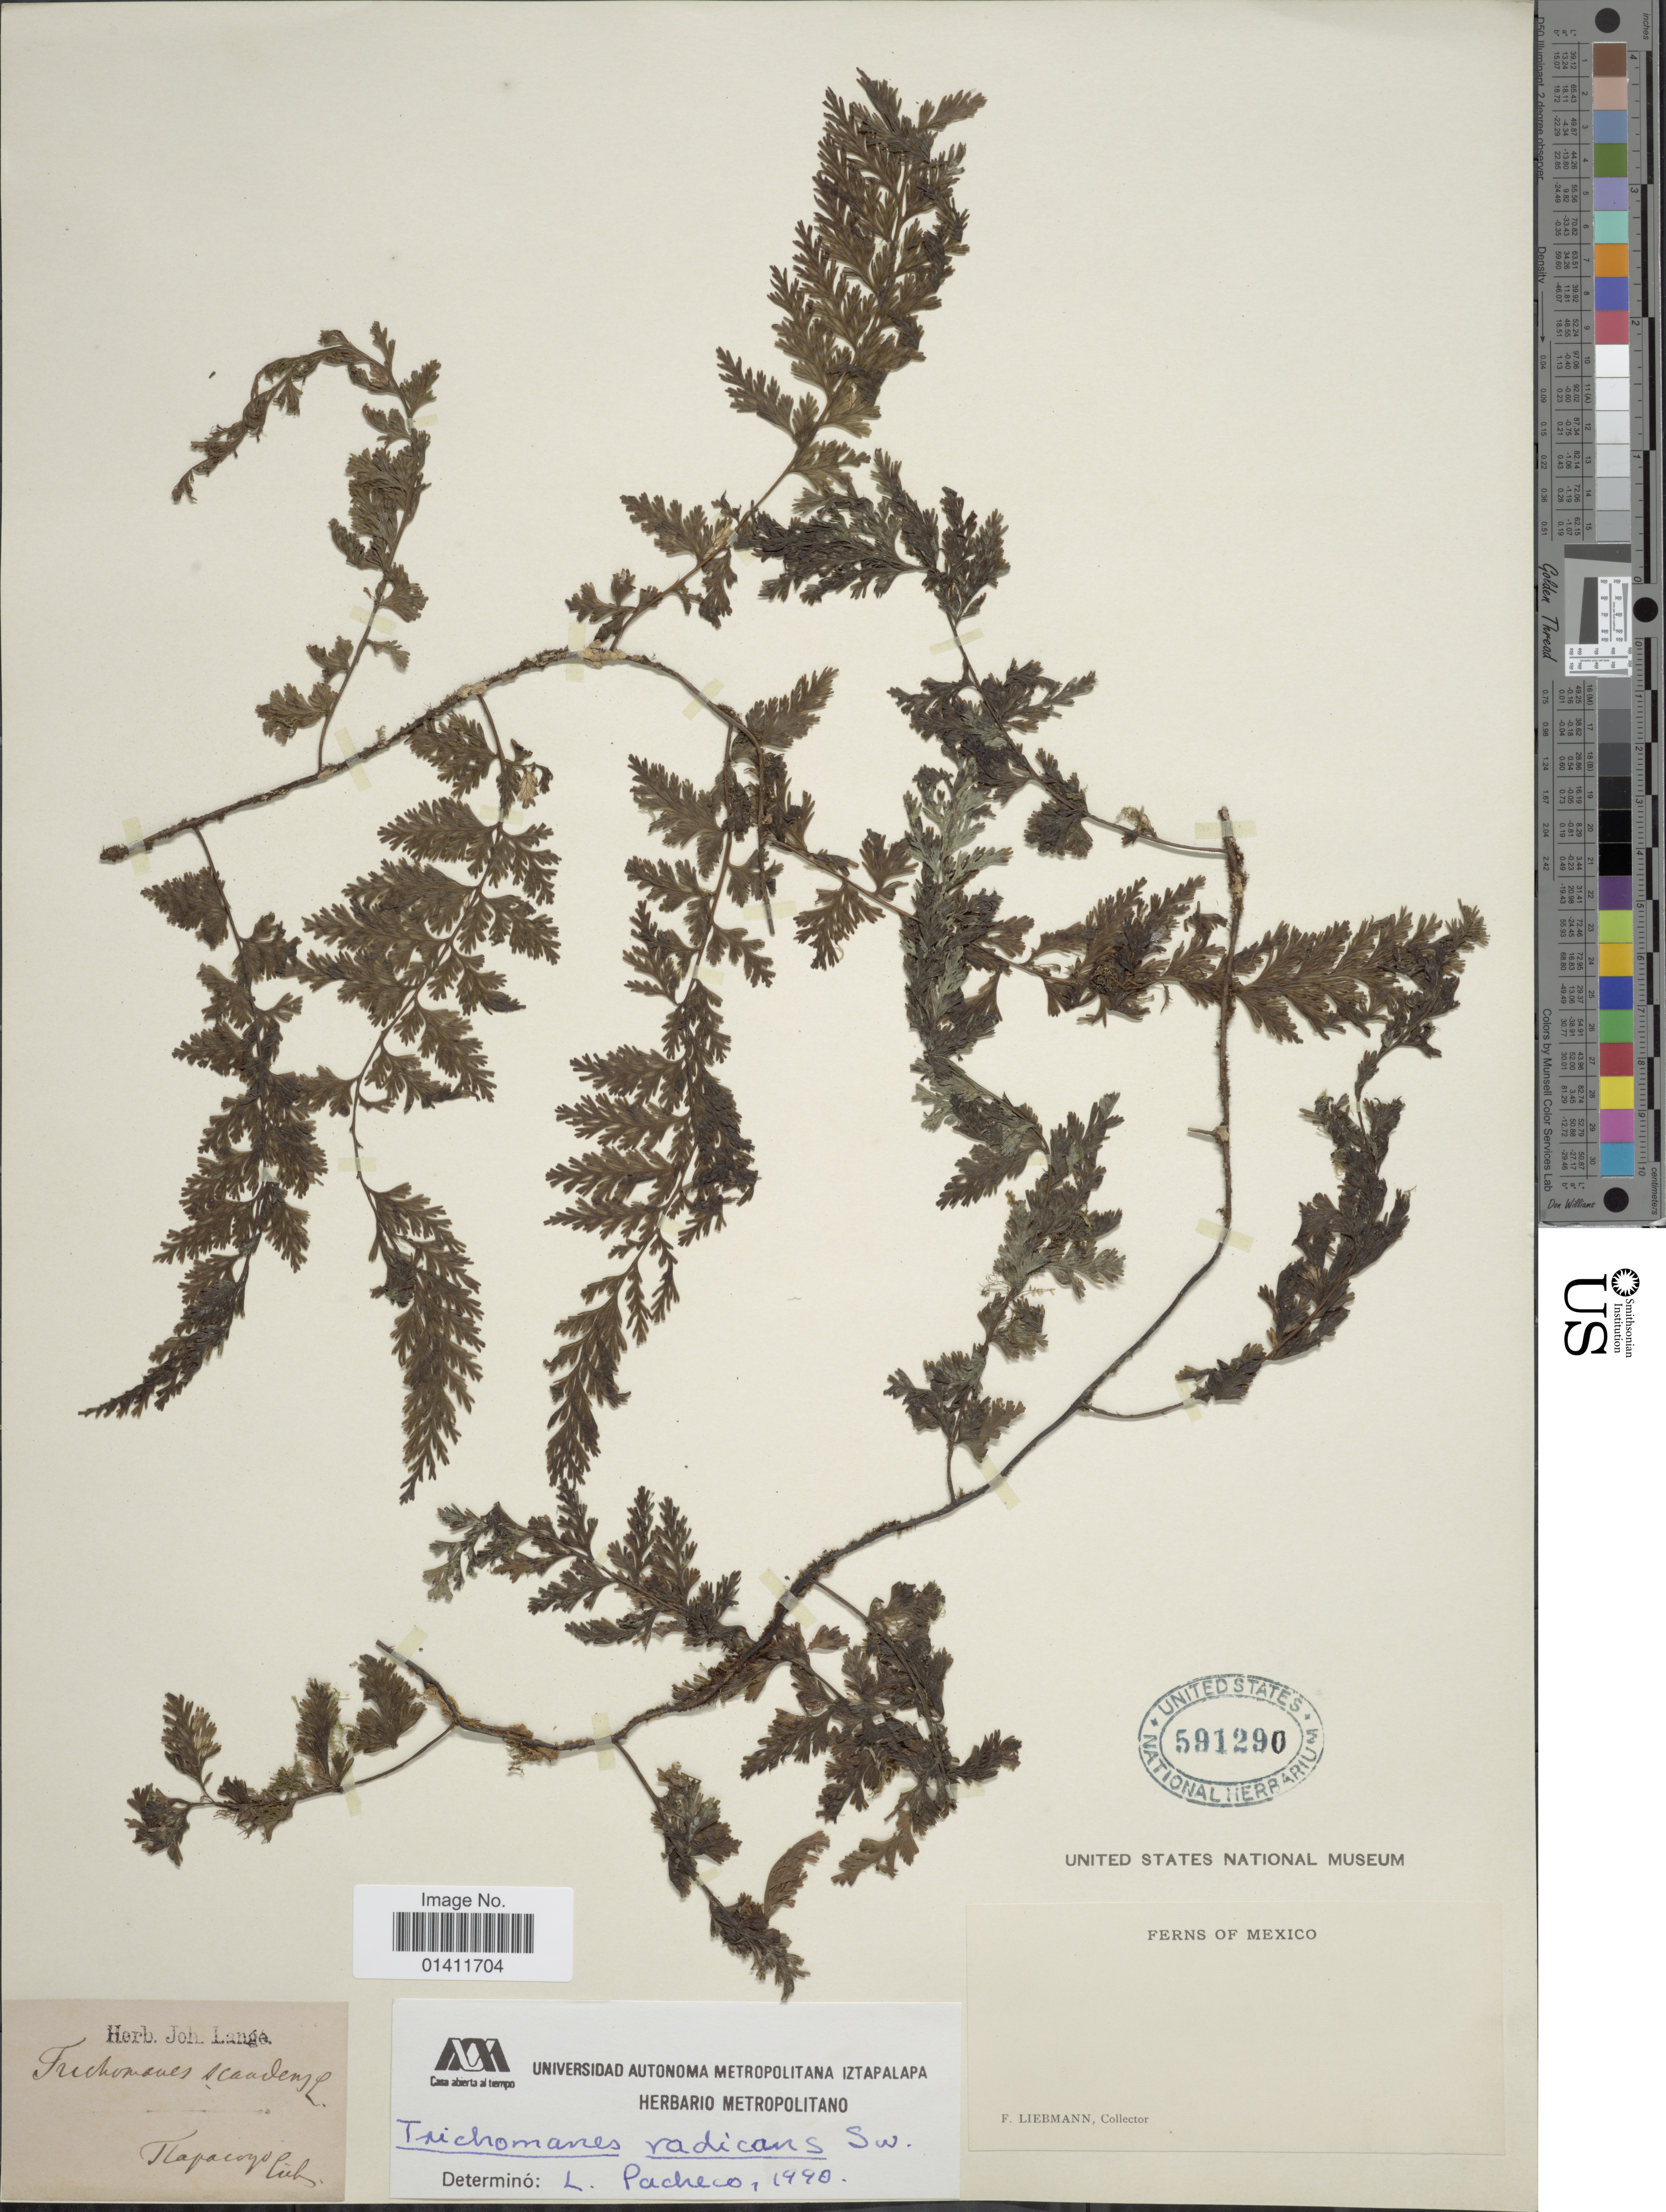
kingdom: Plantae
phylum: Tracheophyta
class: Polypodiopsida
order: Hymenophyllales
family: Hymenophyllaceae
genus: Vandenboschia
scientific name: Vandenboschia radicans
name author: (Sw.) Copel.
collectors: F. Liebmann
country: Mexico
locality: Tlapacongo [interpreted]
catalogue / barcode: US 591290